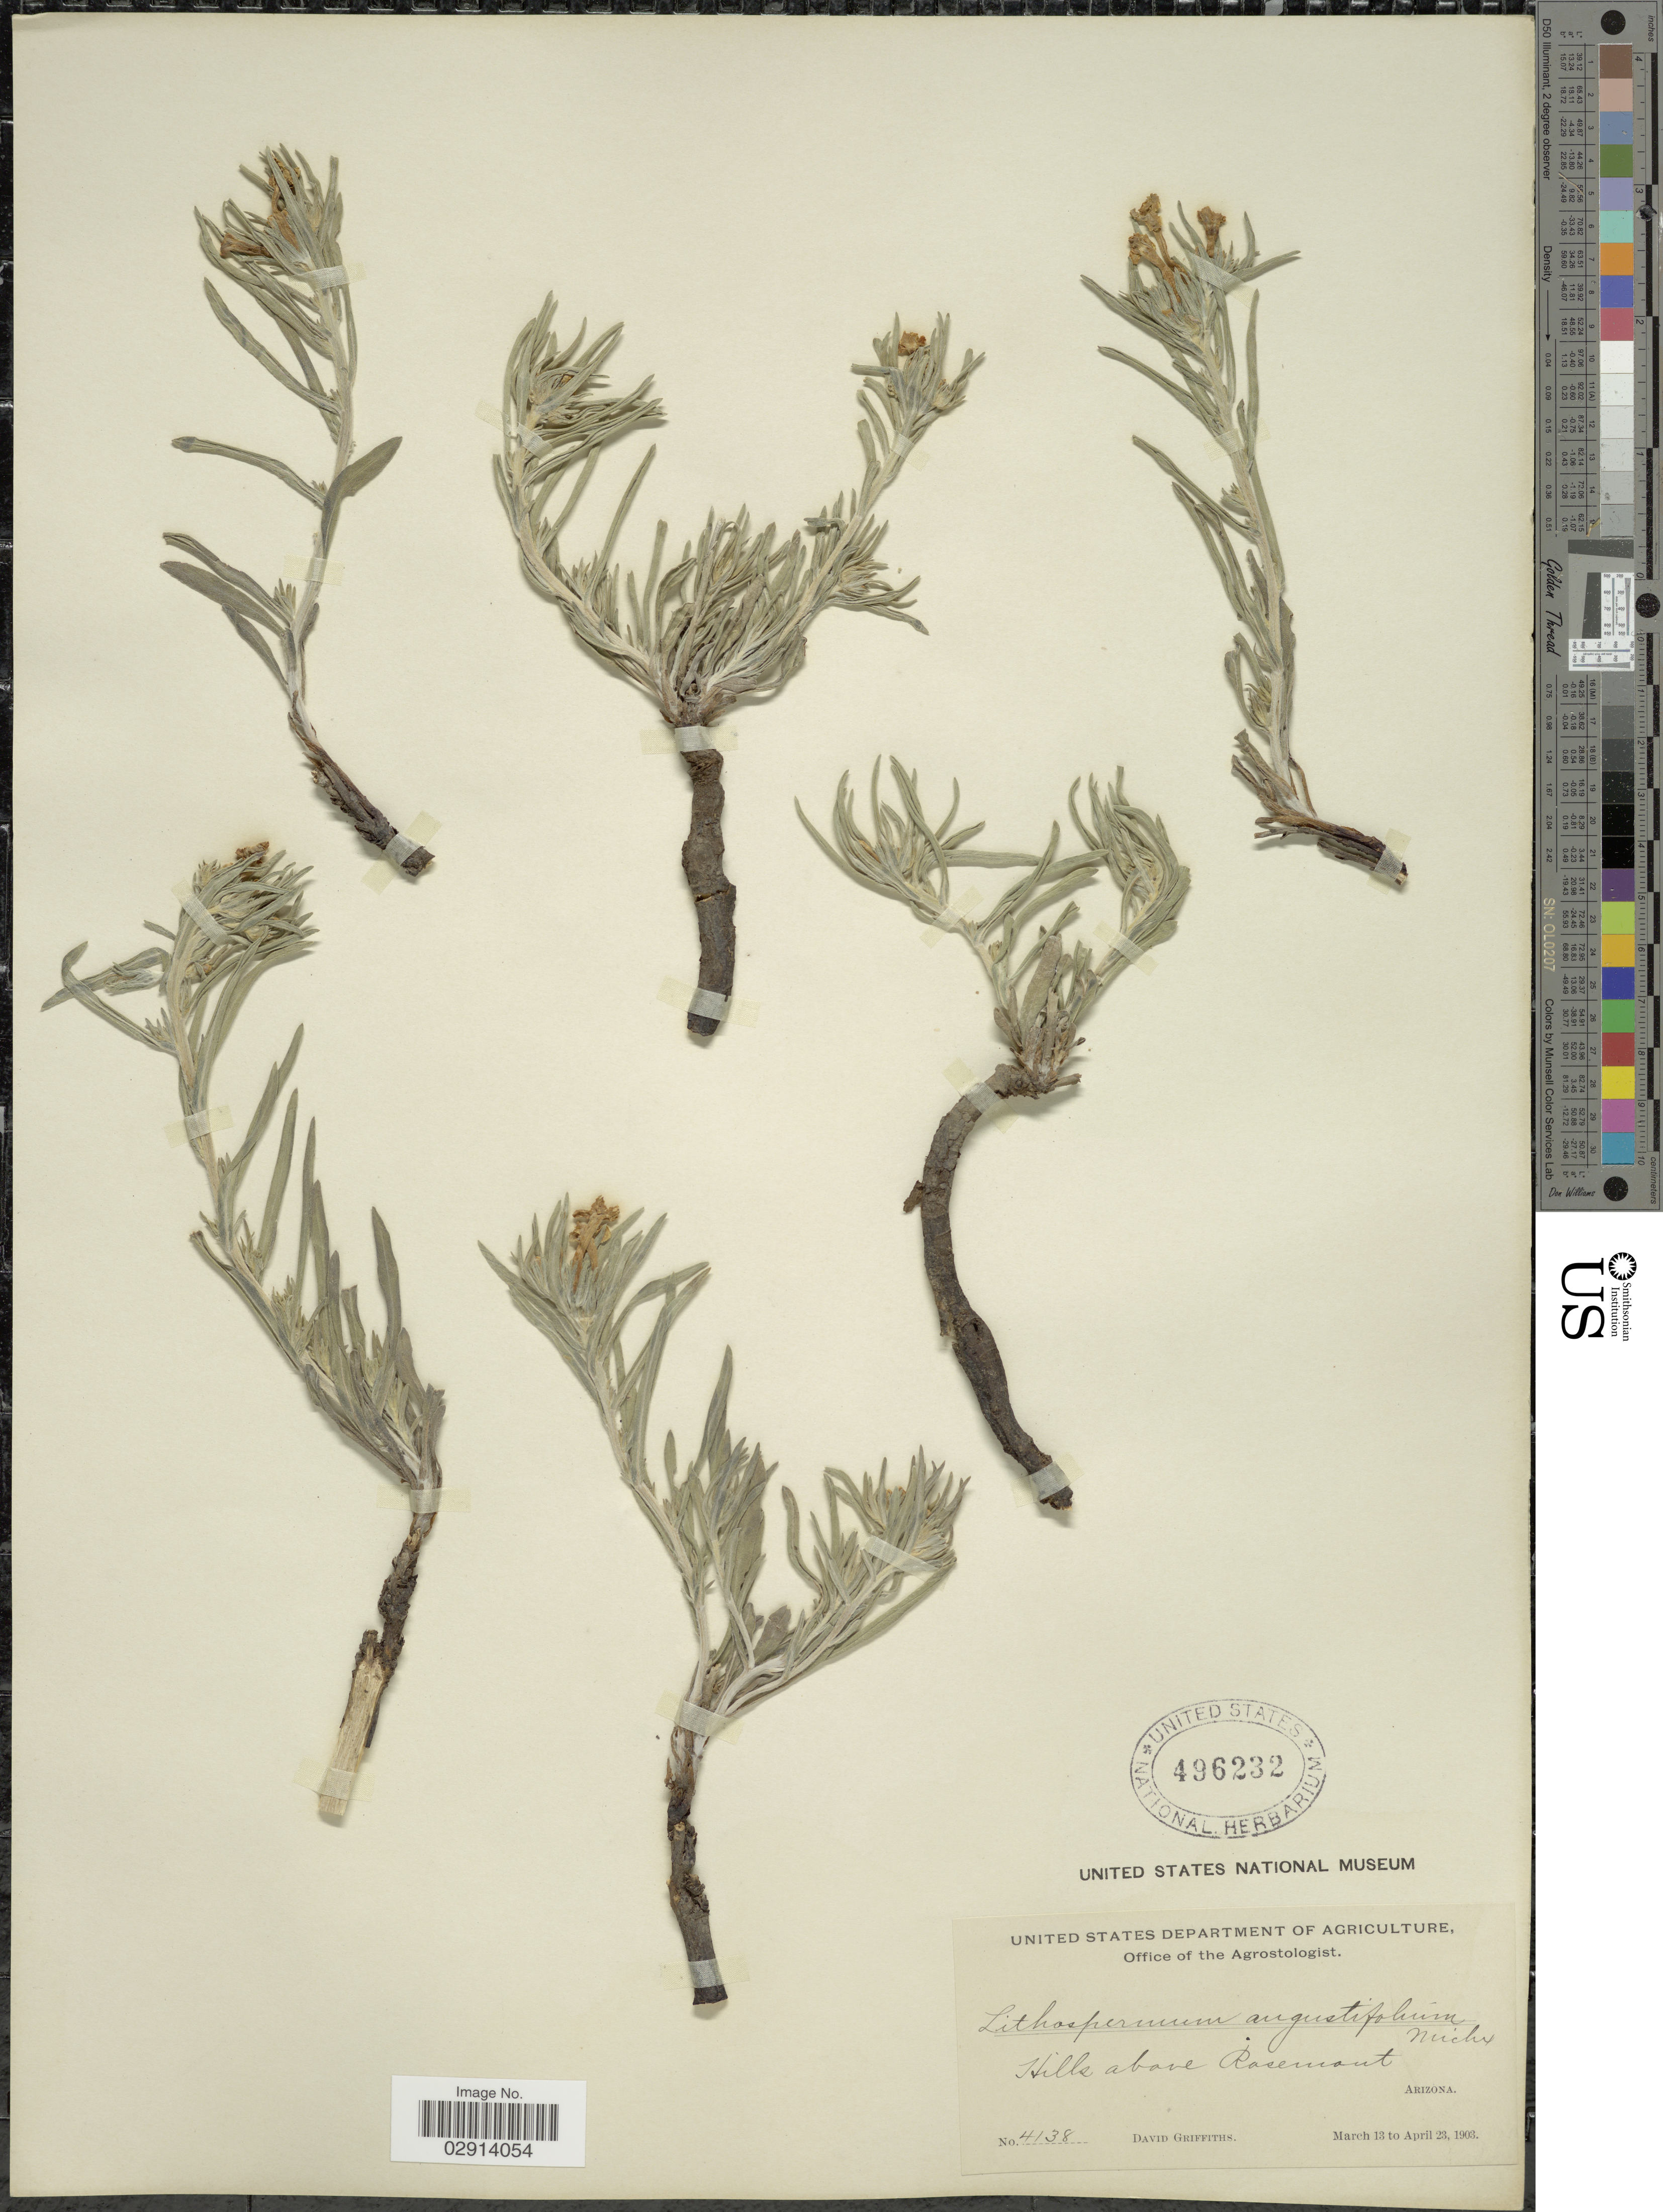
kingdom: Plantae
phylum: Tracheophyta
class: Magnoliopsida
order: Boraginales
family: Boraginaceae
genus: Lithospermum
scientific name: Lithospermum incisum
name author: Lehm.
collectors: D. Griffiths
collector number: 4138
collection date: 1903-03-13/1903-04-23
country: United States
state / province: Arizona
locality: Hills above Rosemont.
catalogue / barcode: US 496232